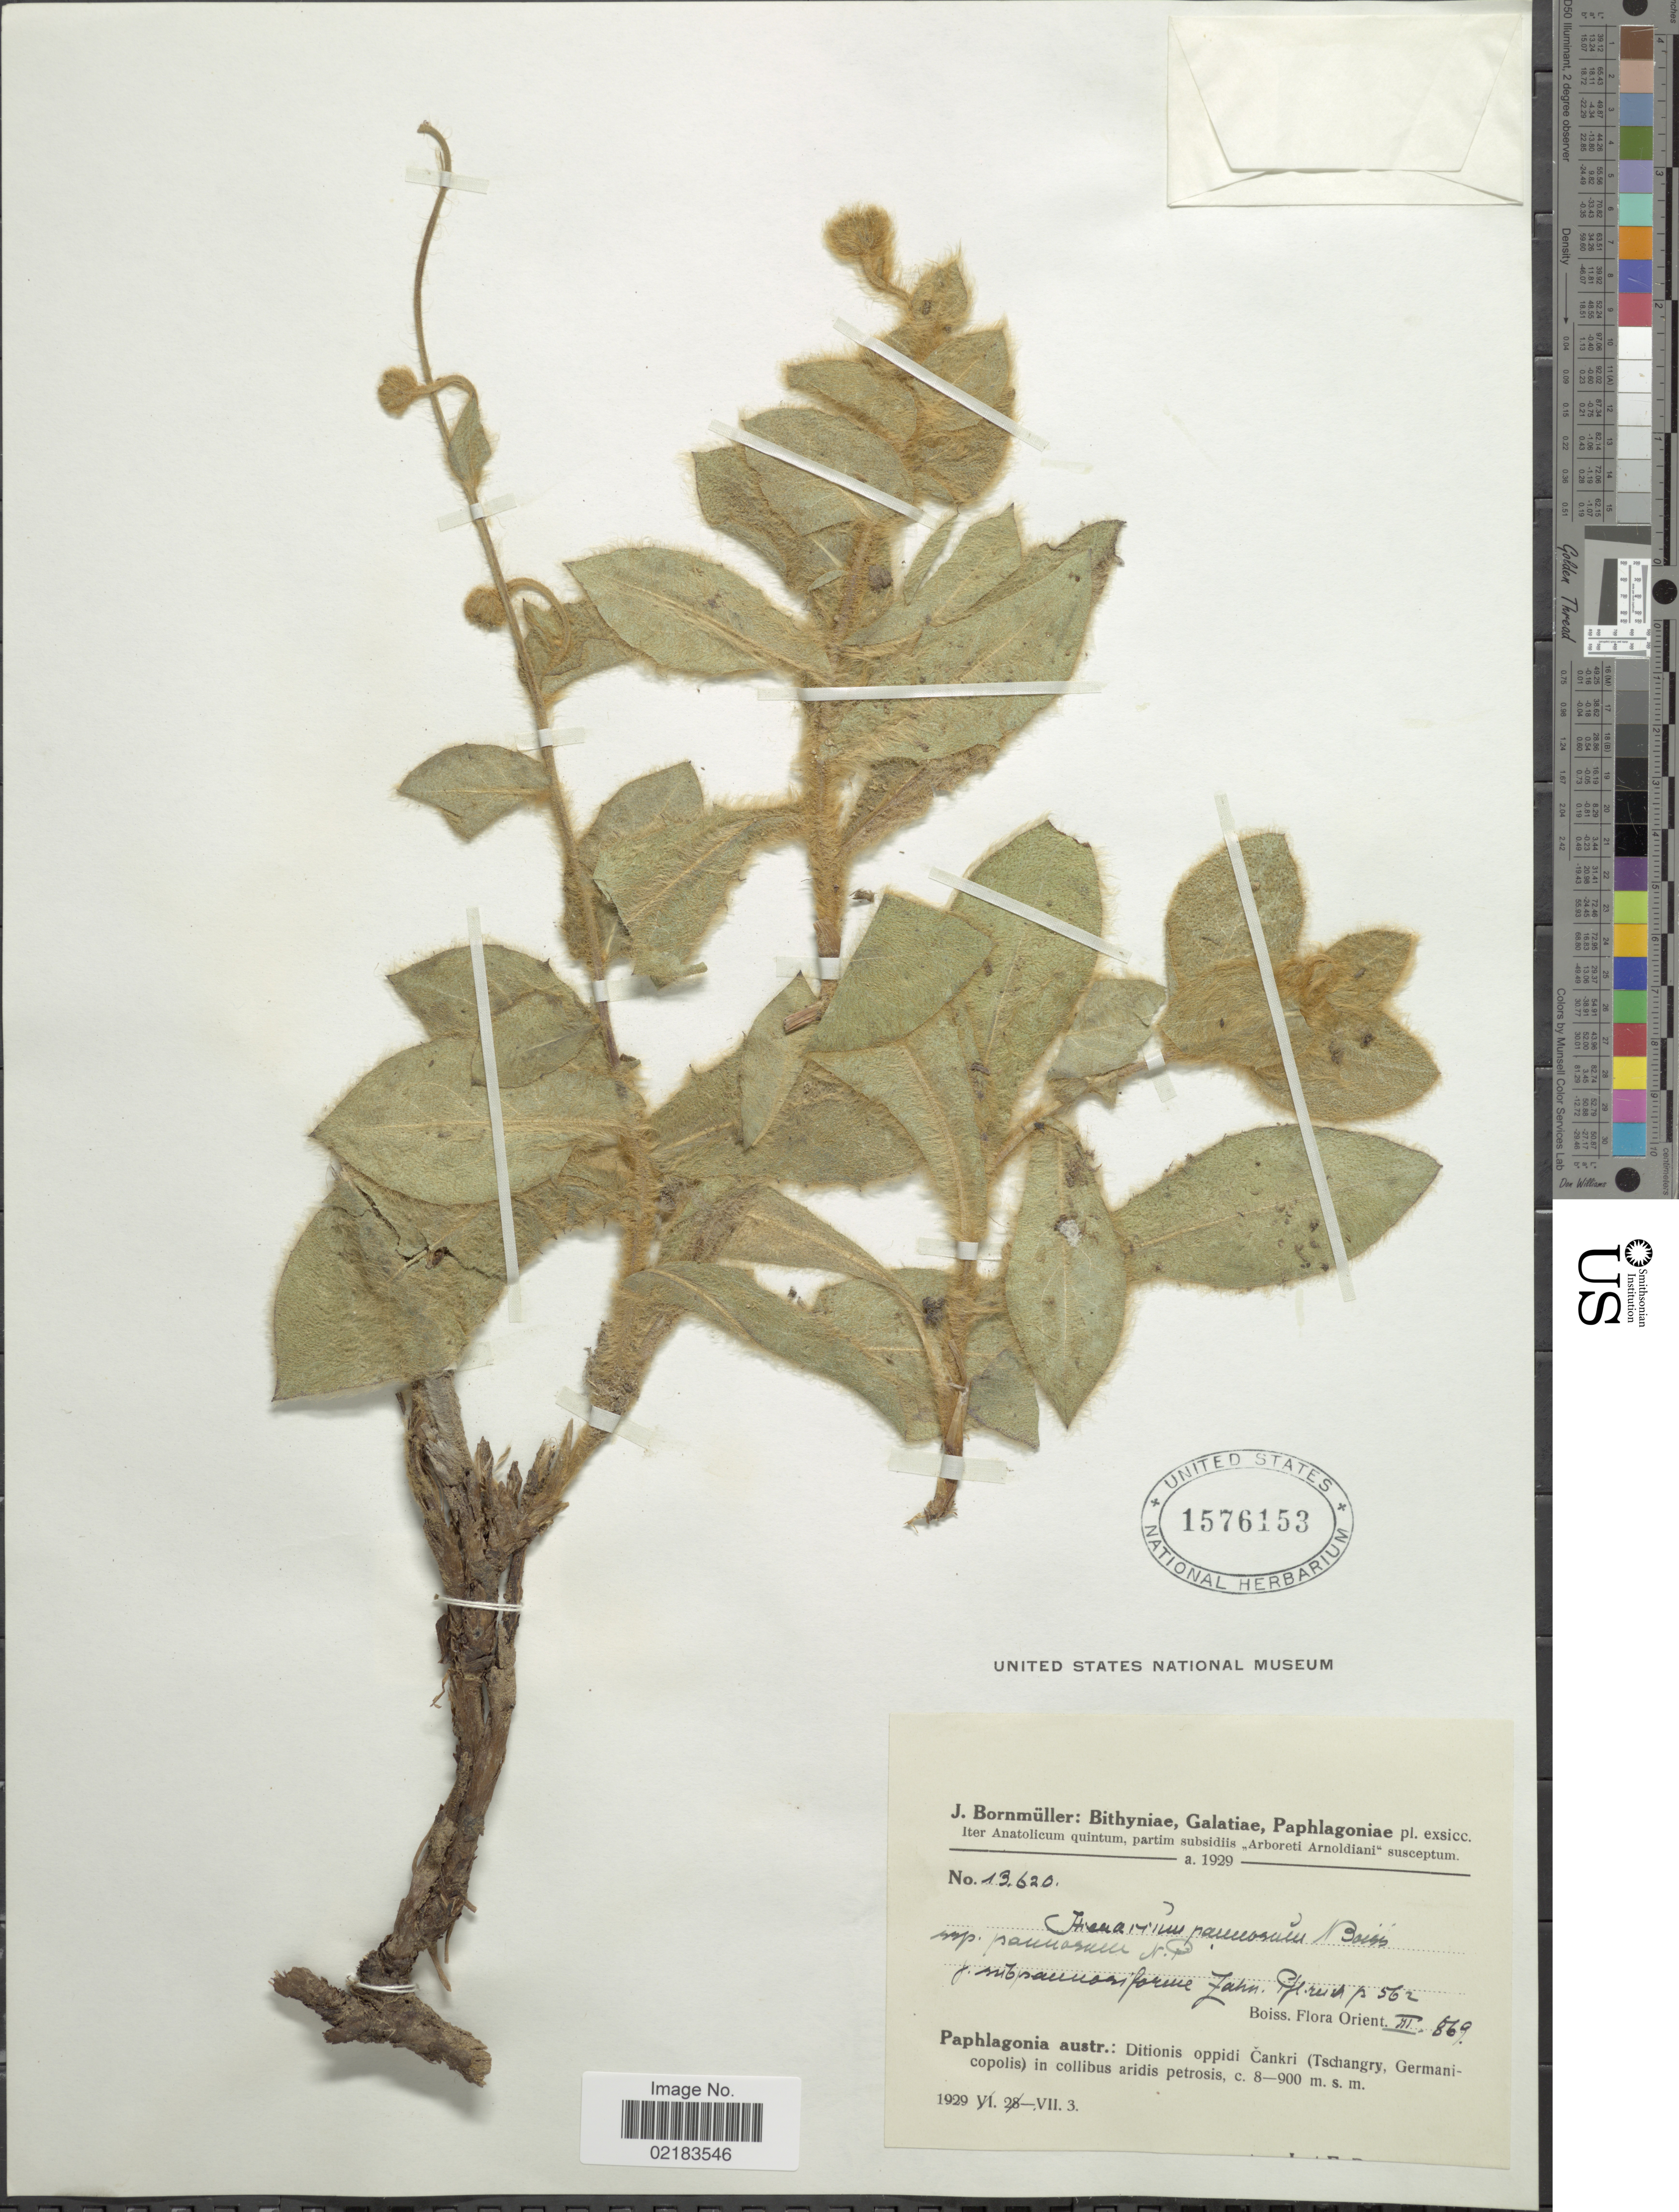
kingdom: Plantae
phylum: Tracheophyta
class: Magnoliopsida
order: Asterales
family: Asteraceae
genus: Hieracium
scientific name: Hieracium pannosum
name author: Boiss.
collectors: J. Bornmüller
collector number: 13620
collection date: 1929-07-03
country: Turkey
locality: Bithyniae, Galatiae, Pahlagoniae, Boiss., Paphlagonia austr.: ditionis oppidi Cankri (Tsangry, Germani-copolis) in collibus aridis petrosis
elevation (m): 800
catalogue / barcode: US 1576153